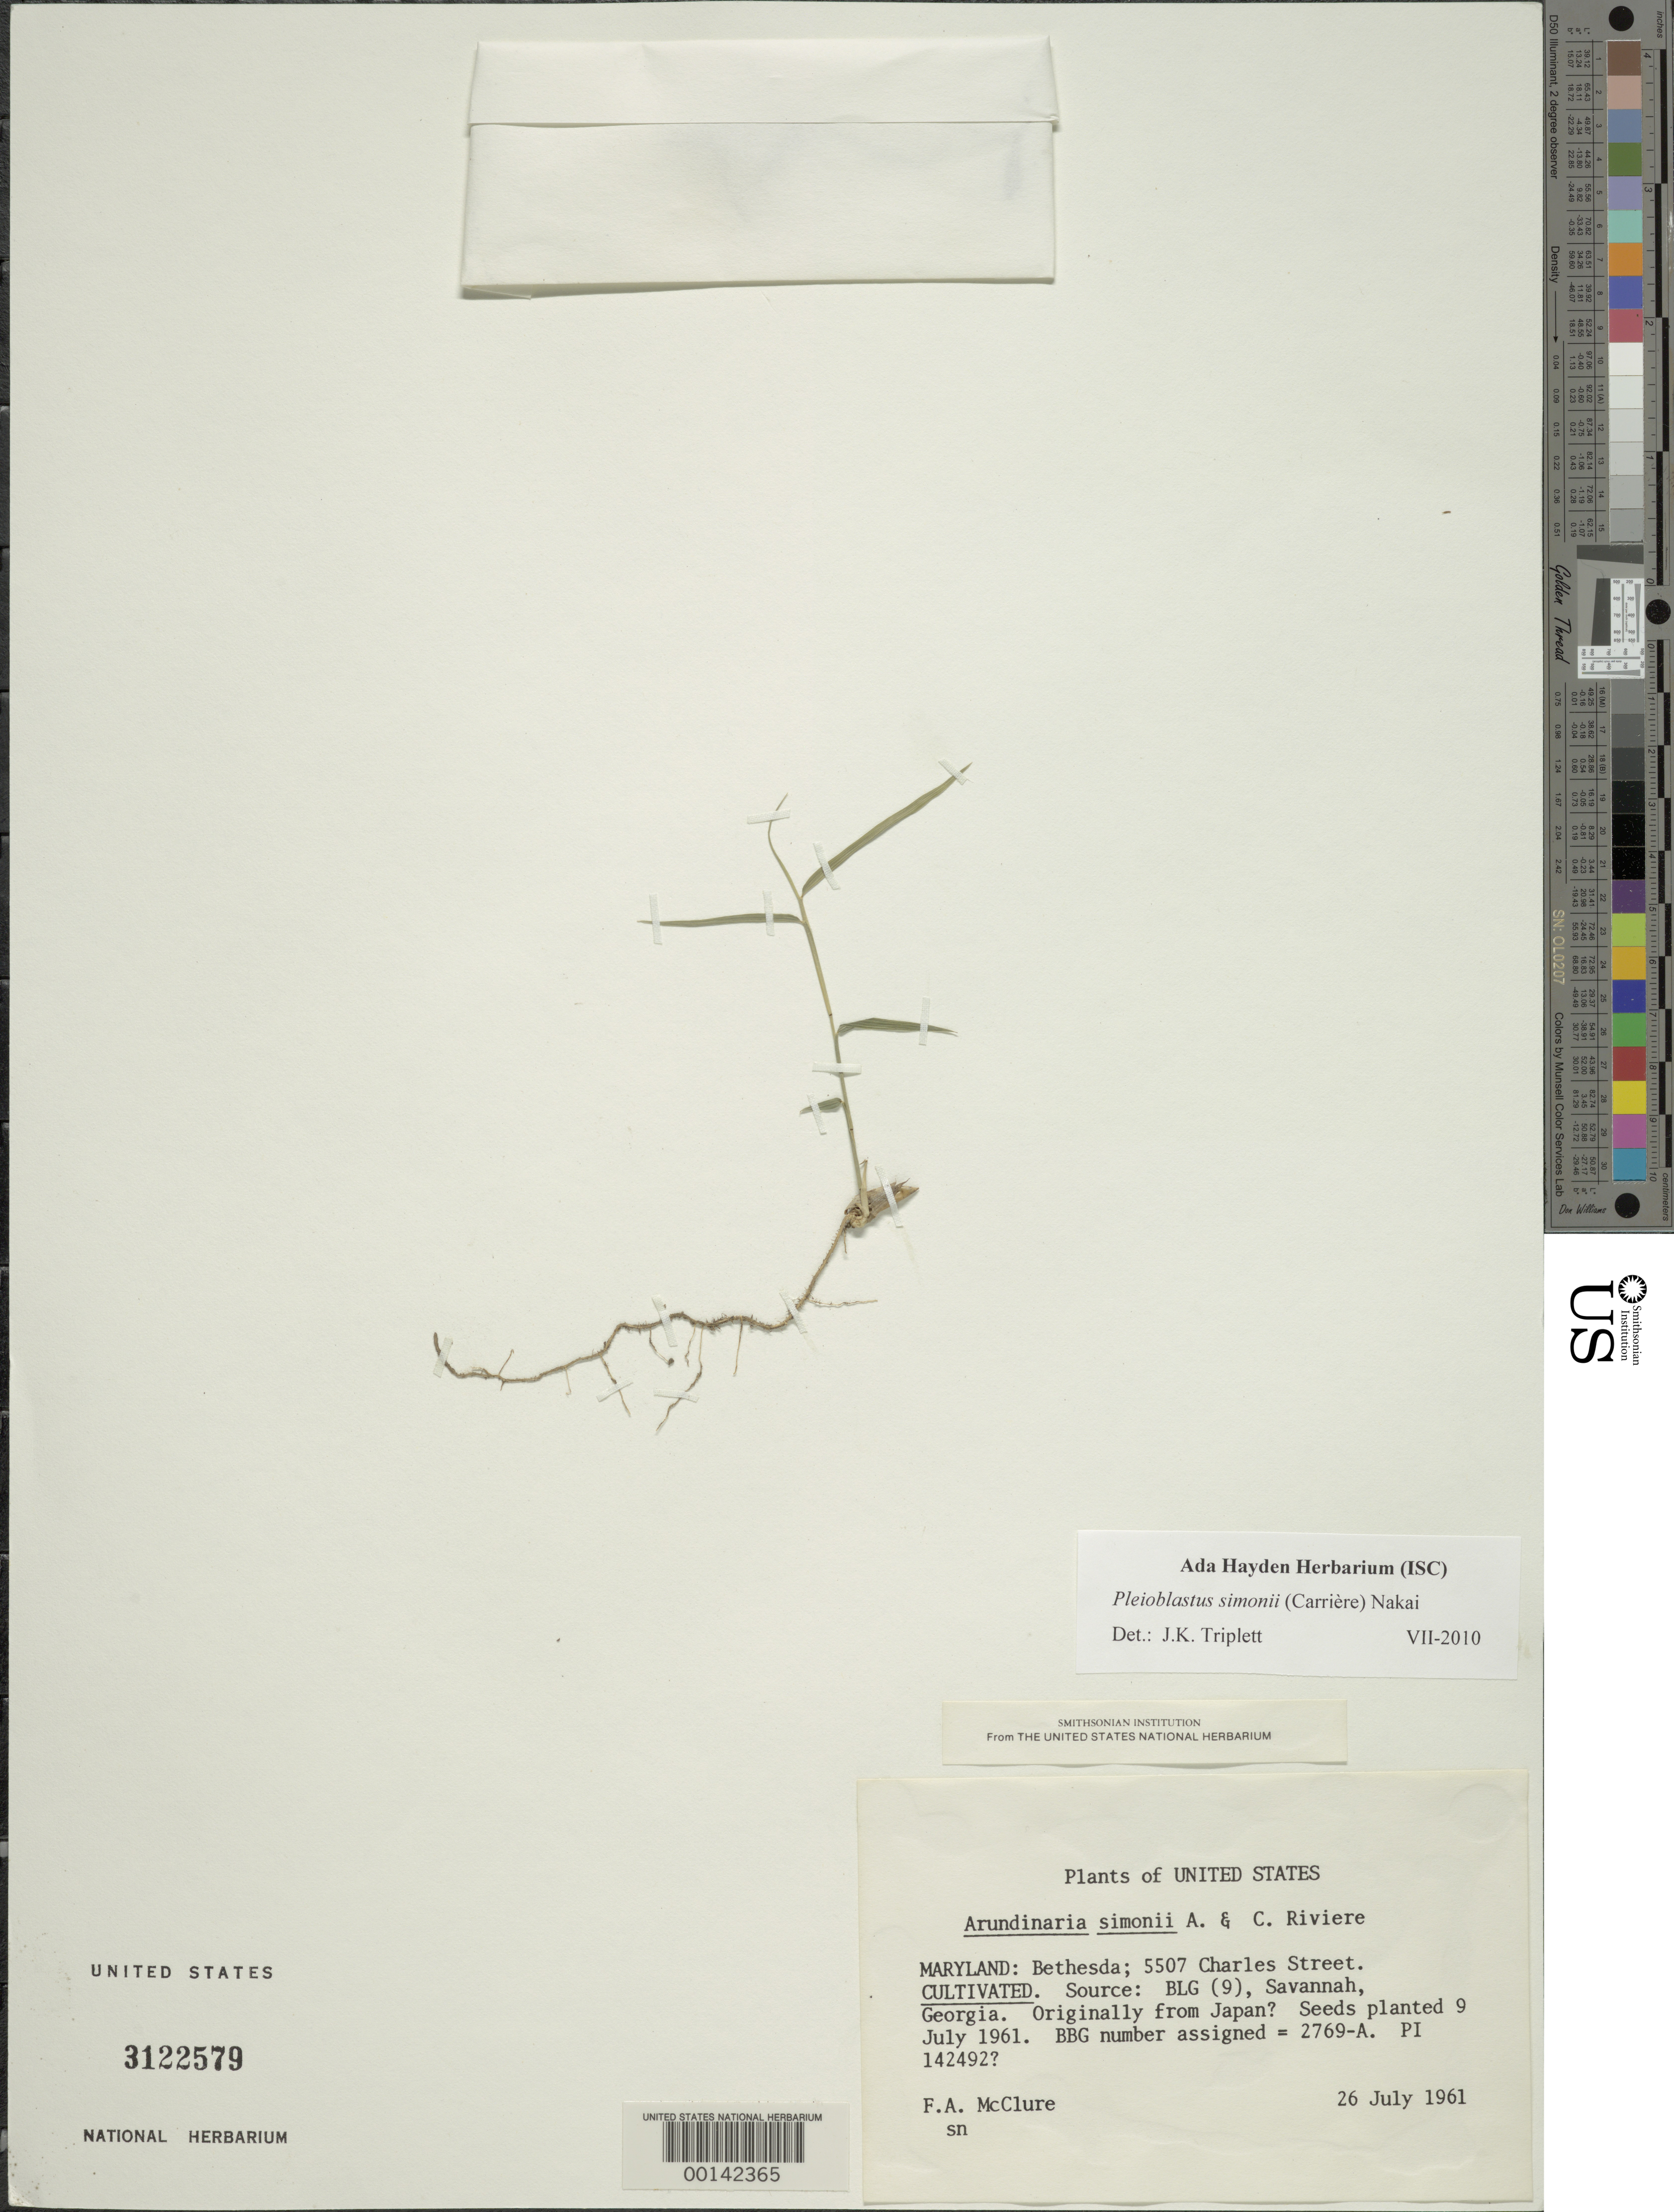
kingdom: Plantae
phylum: Tracheophyta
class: Liliopsida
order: Poales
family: Poaceae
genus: Pleioblastus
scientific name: Pleioblastus simonii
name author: (Carrière) Nakai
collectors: F. A. McClure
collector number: BBG-2769-A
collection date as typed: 26 Jul 1961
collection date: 1961-07-26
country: United States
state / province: Maryland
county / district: Montgomery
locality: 5507 Charles Street, Bethesda (McClure's garden)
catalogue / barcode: US 3122579